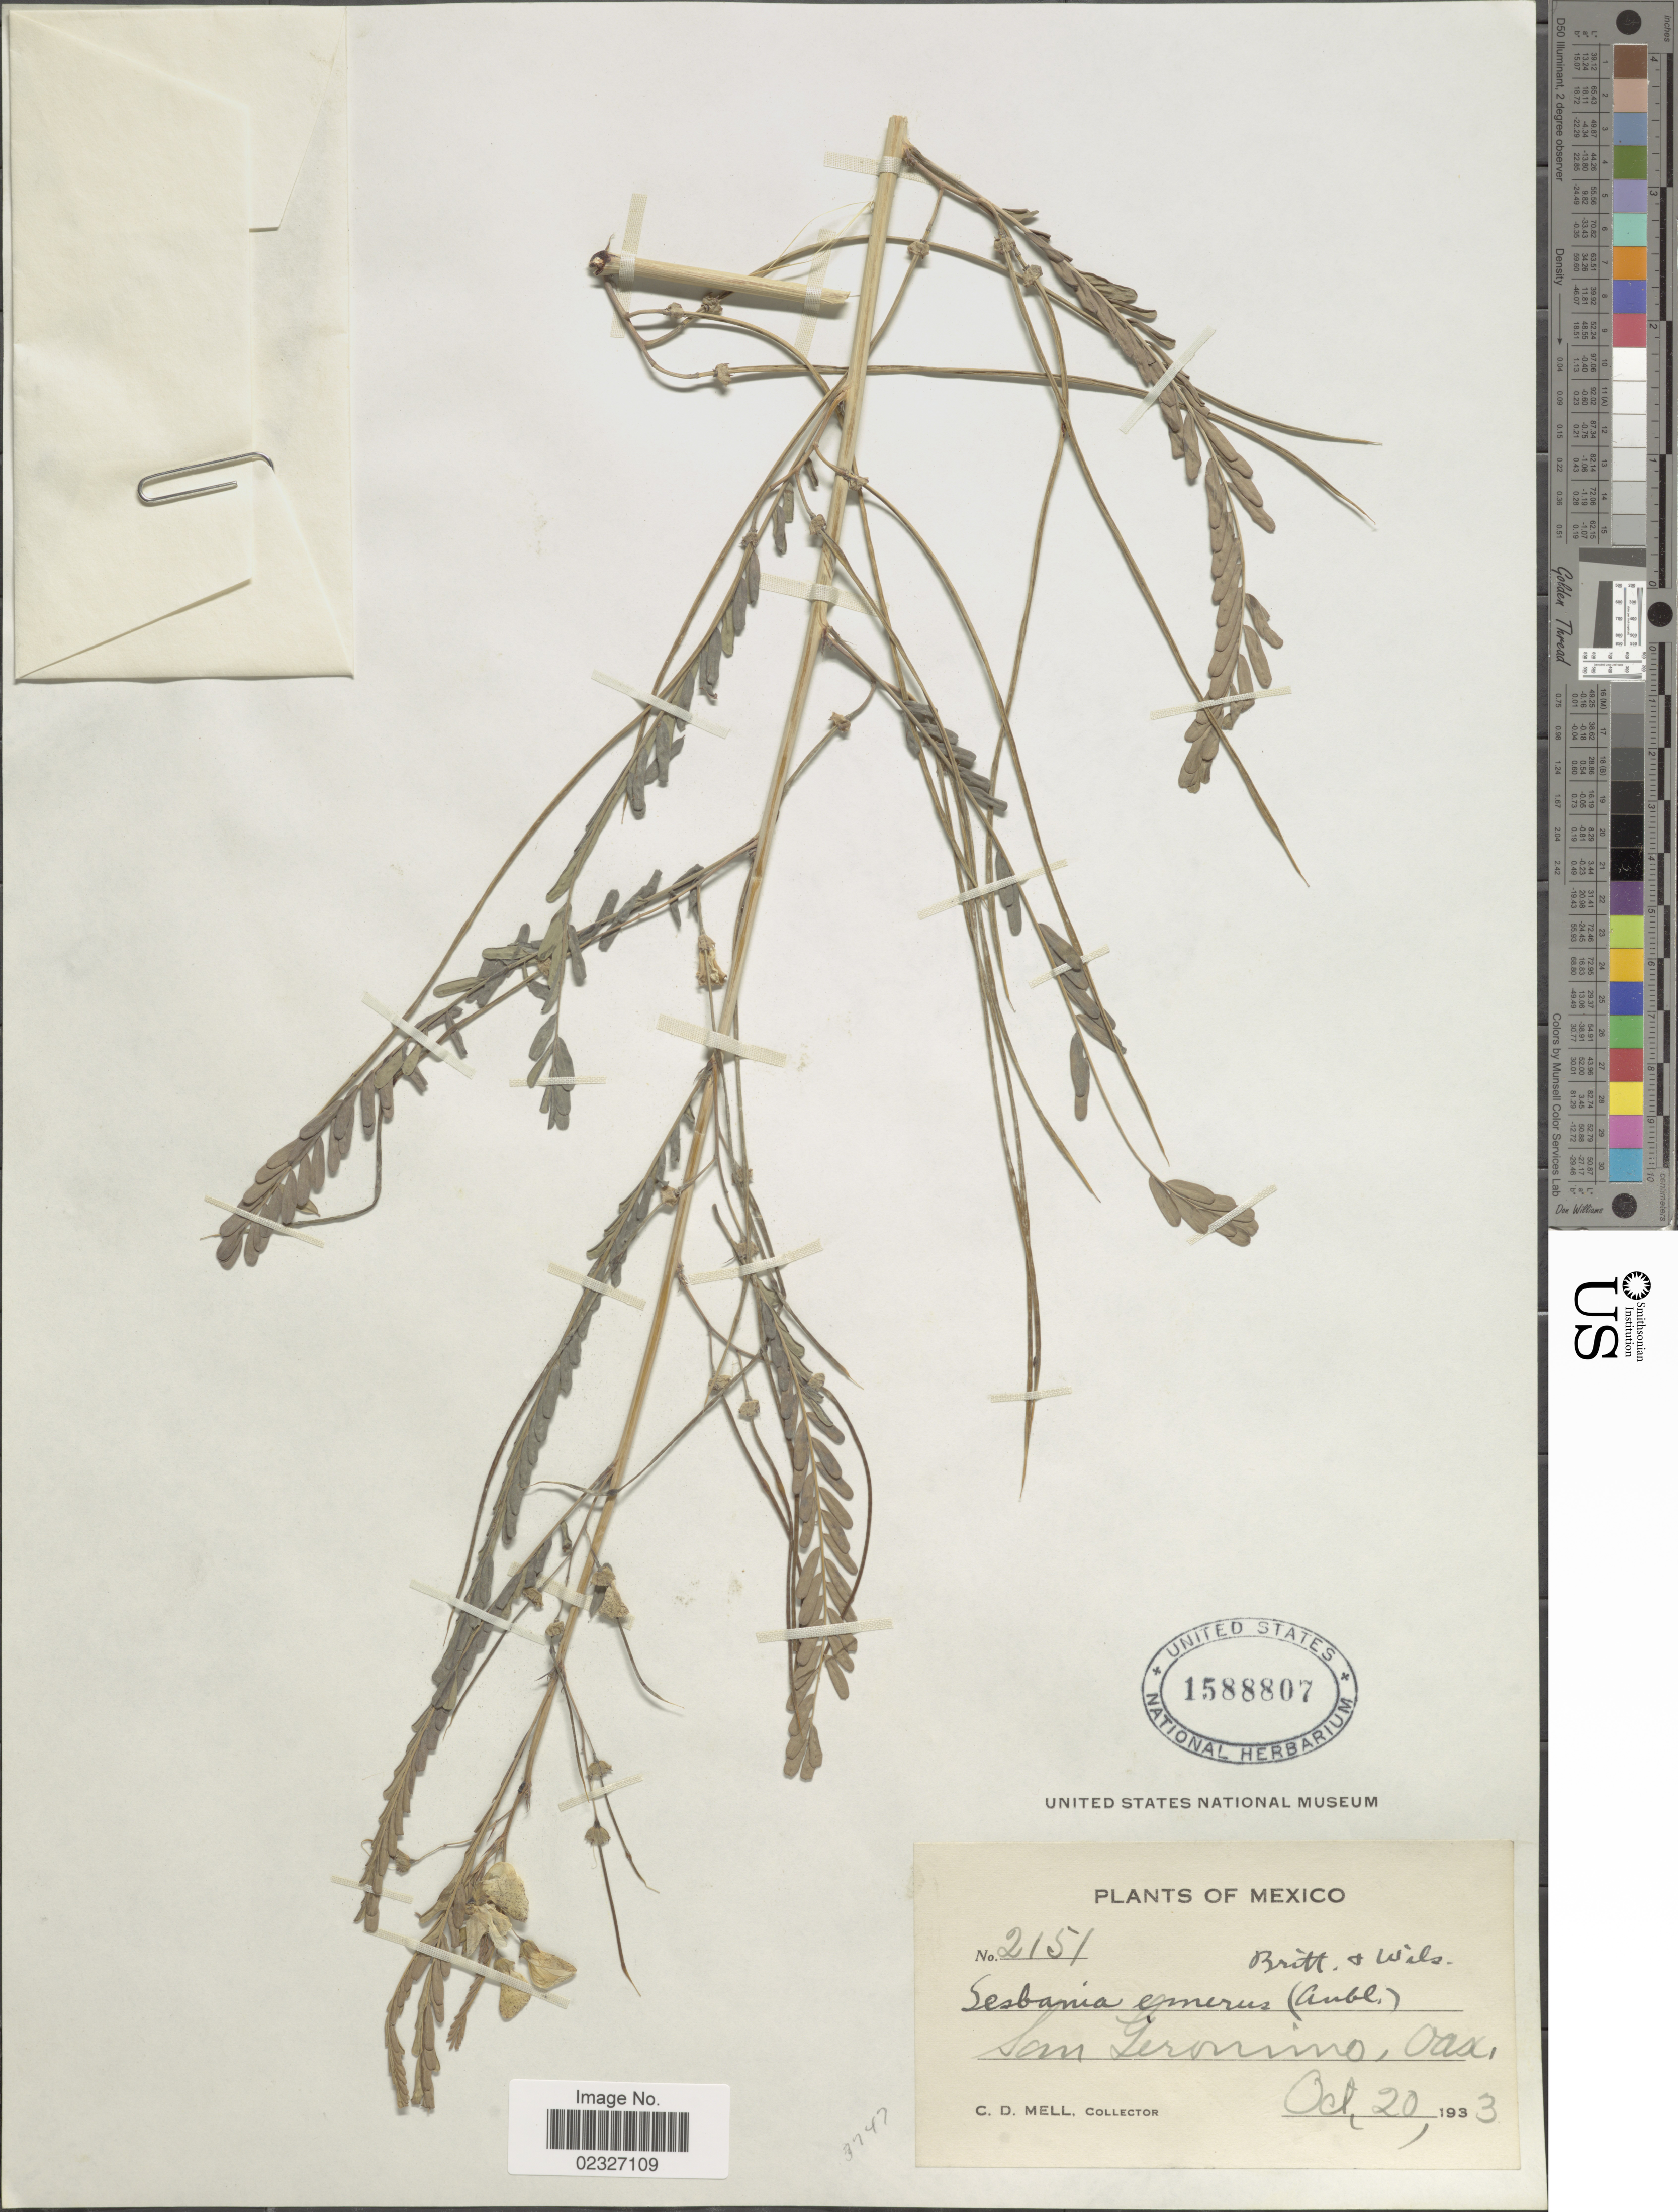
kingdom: Plantae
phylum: Tracheophyta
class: Magnoliopsida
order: Fabales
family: Fabaceae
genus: Sesbania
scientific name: Sesbania emerus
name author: (Aubl.) Urb.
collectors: C. D. Mell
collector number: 2151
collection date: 1933-10-20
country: Mexico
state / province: Oaxaca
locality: San Geronimo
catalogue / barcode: US 1588807